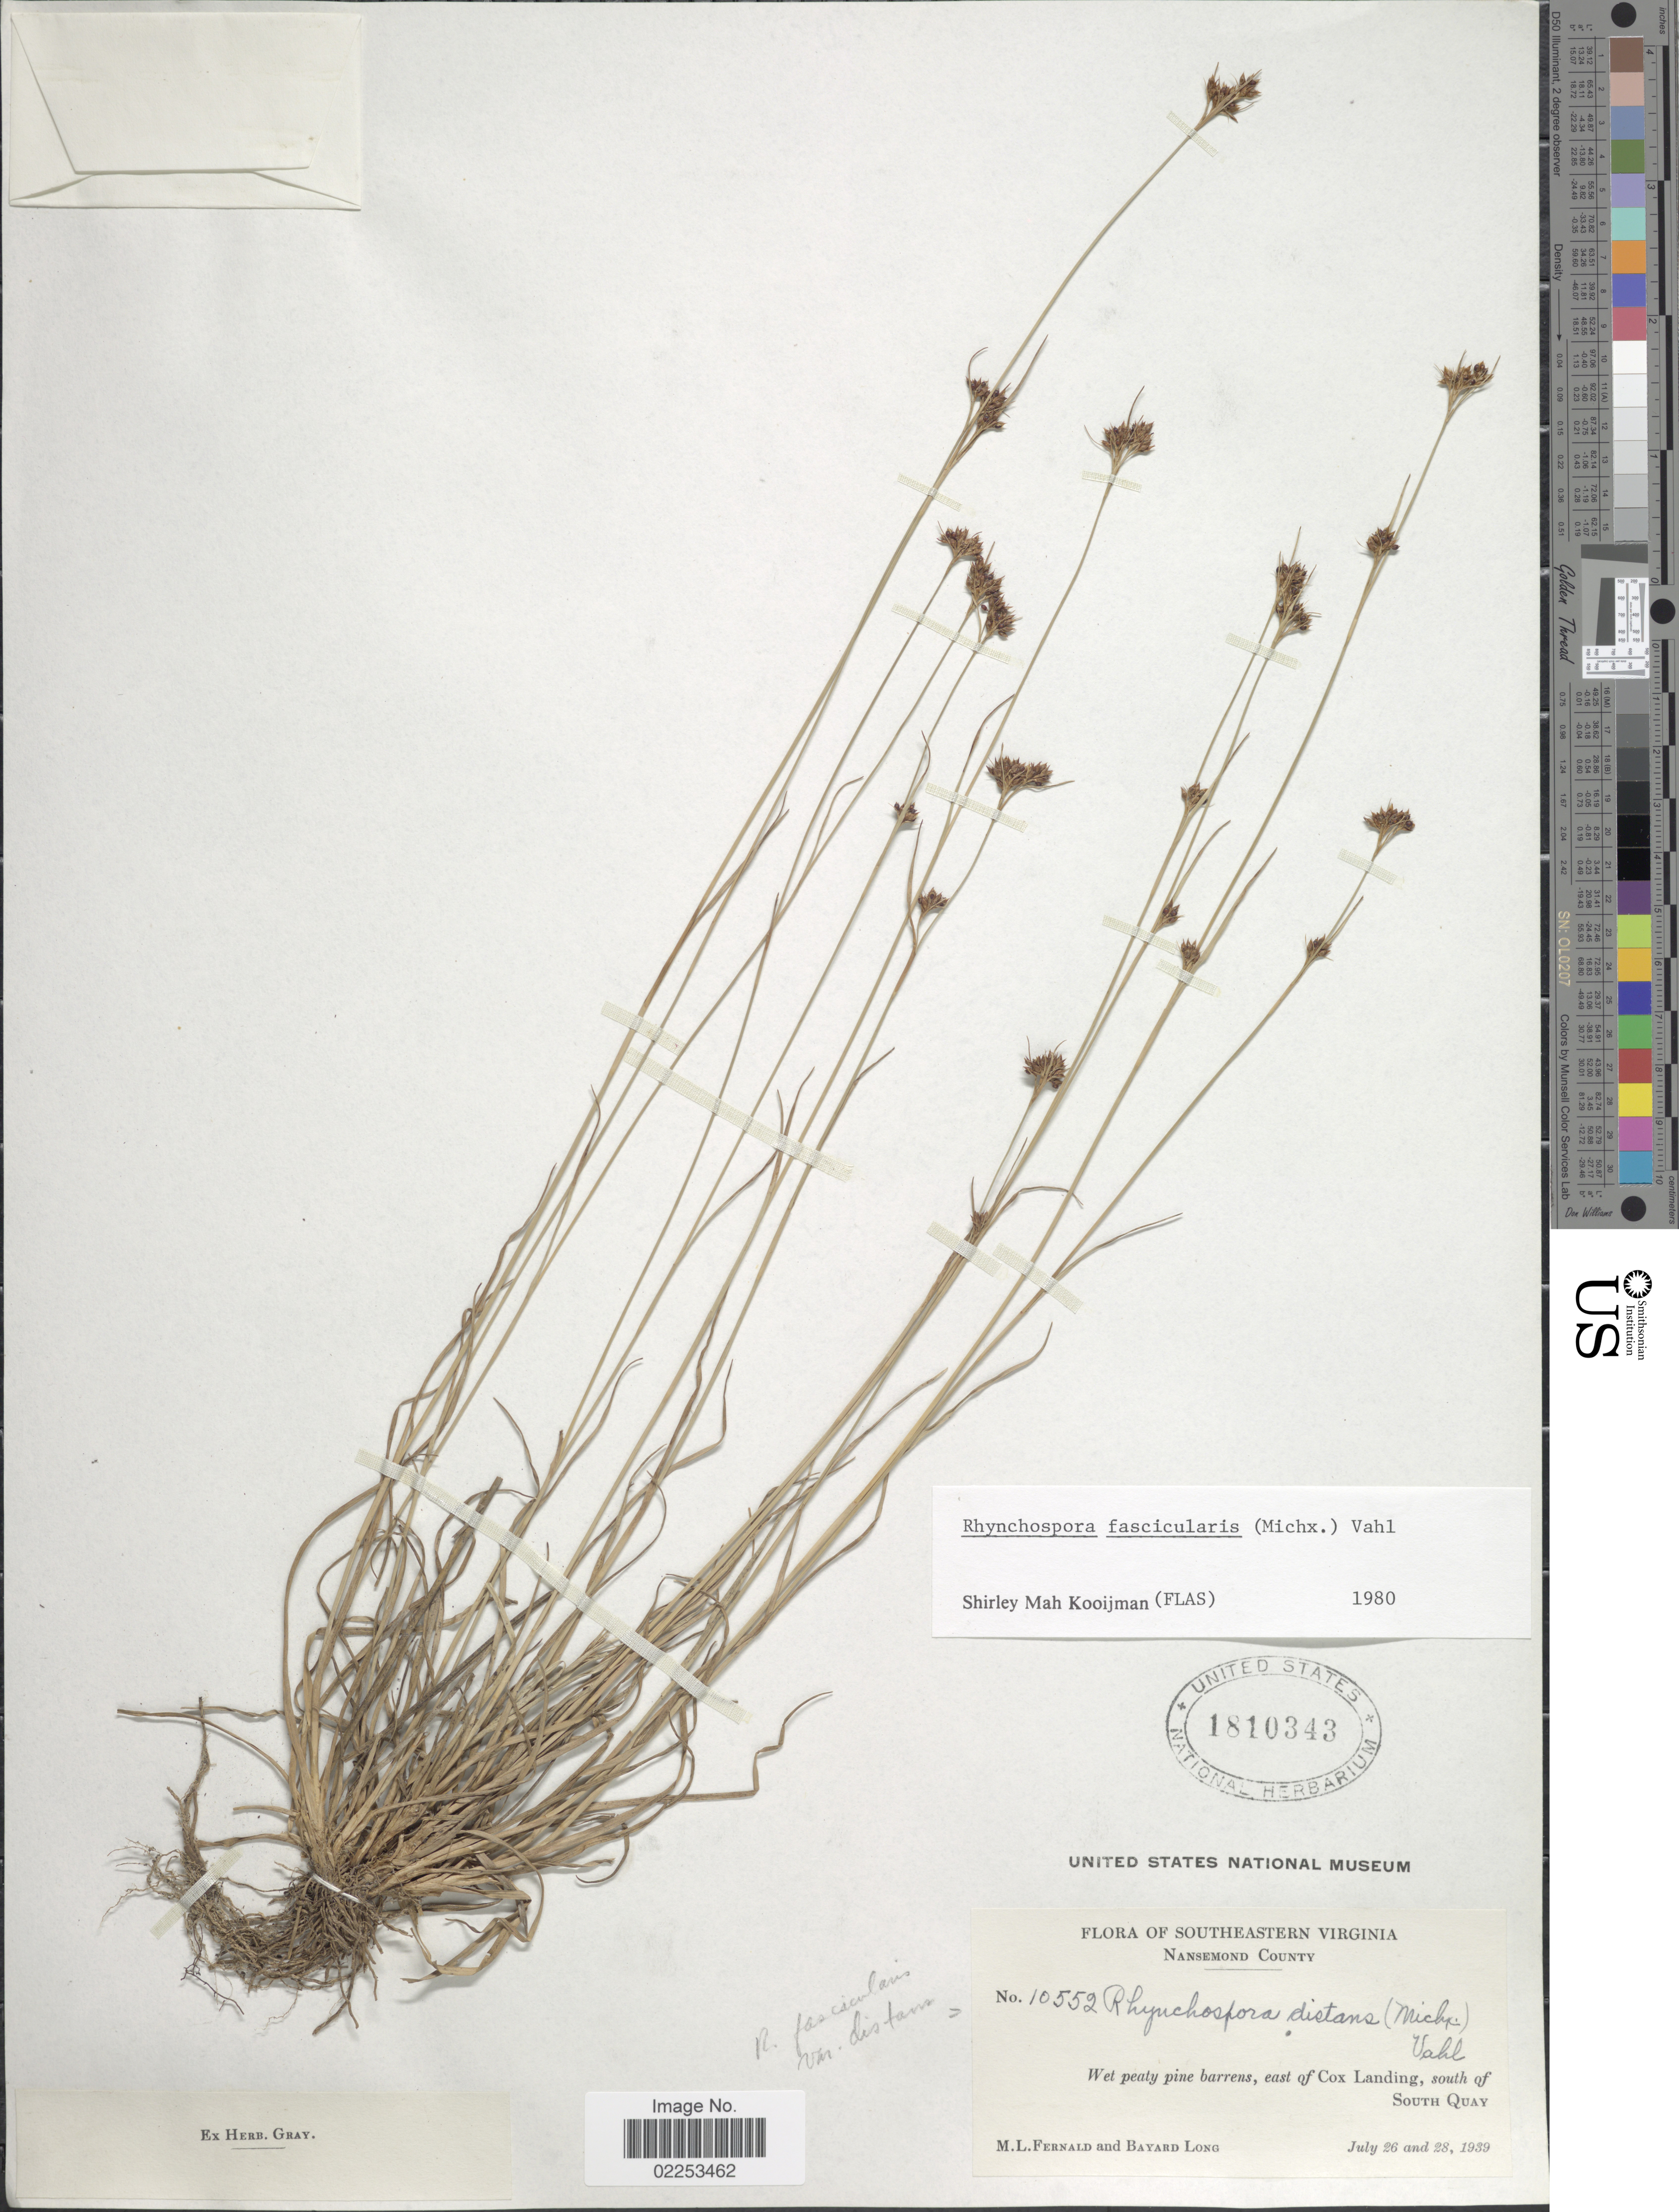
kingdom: Plantae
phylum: Tracheophyta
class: Liliopsida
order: Poales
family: Cyperaceae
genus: Rhynchospora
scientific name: Rhynchospora fascicularis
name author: (Michx.) Vahl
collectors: M. L. Fernald & B. Long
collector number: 10552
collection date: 1939-07-26/1939-07-28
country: United States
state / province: Virginia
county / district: City of Suffolk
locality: Southeastern Virginia, Nansemond County, Wet peaty pine barrens, east of Cox Landing, south of South Quay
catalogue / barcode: US 1810343